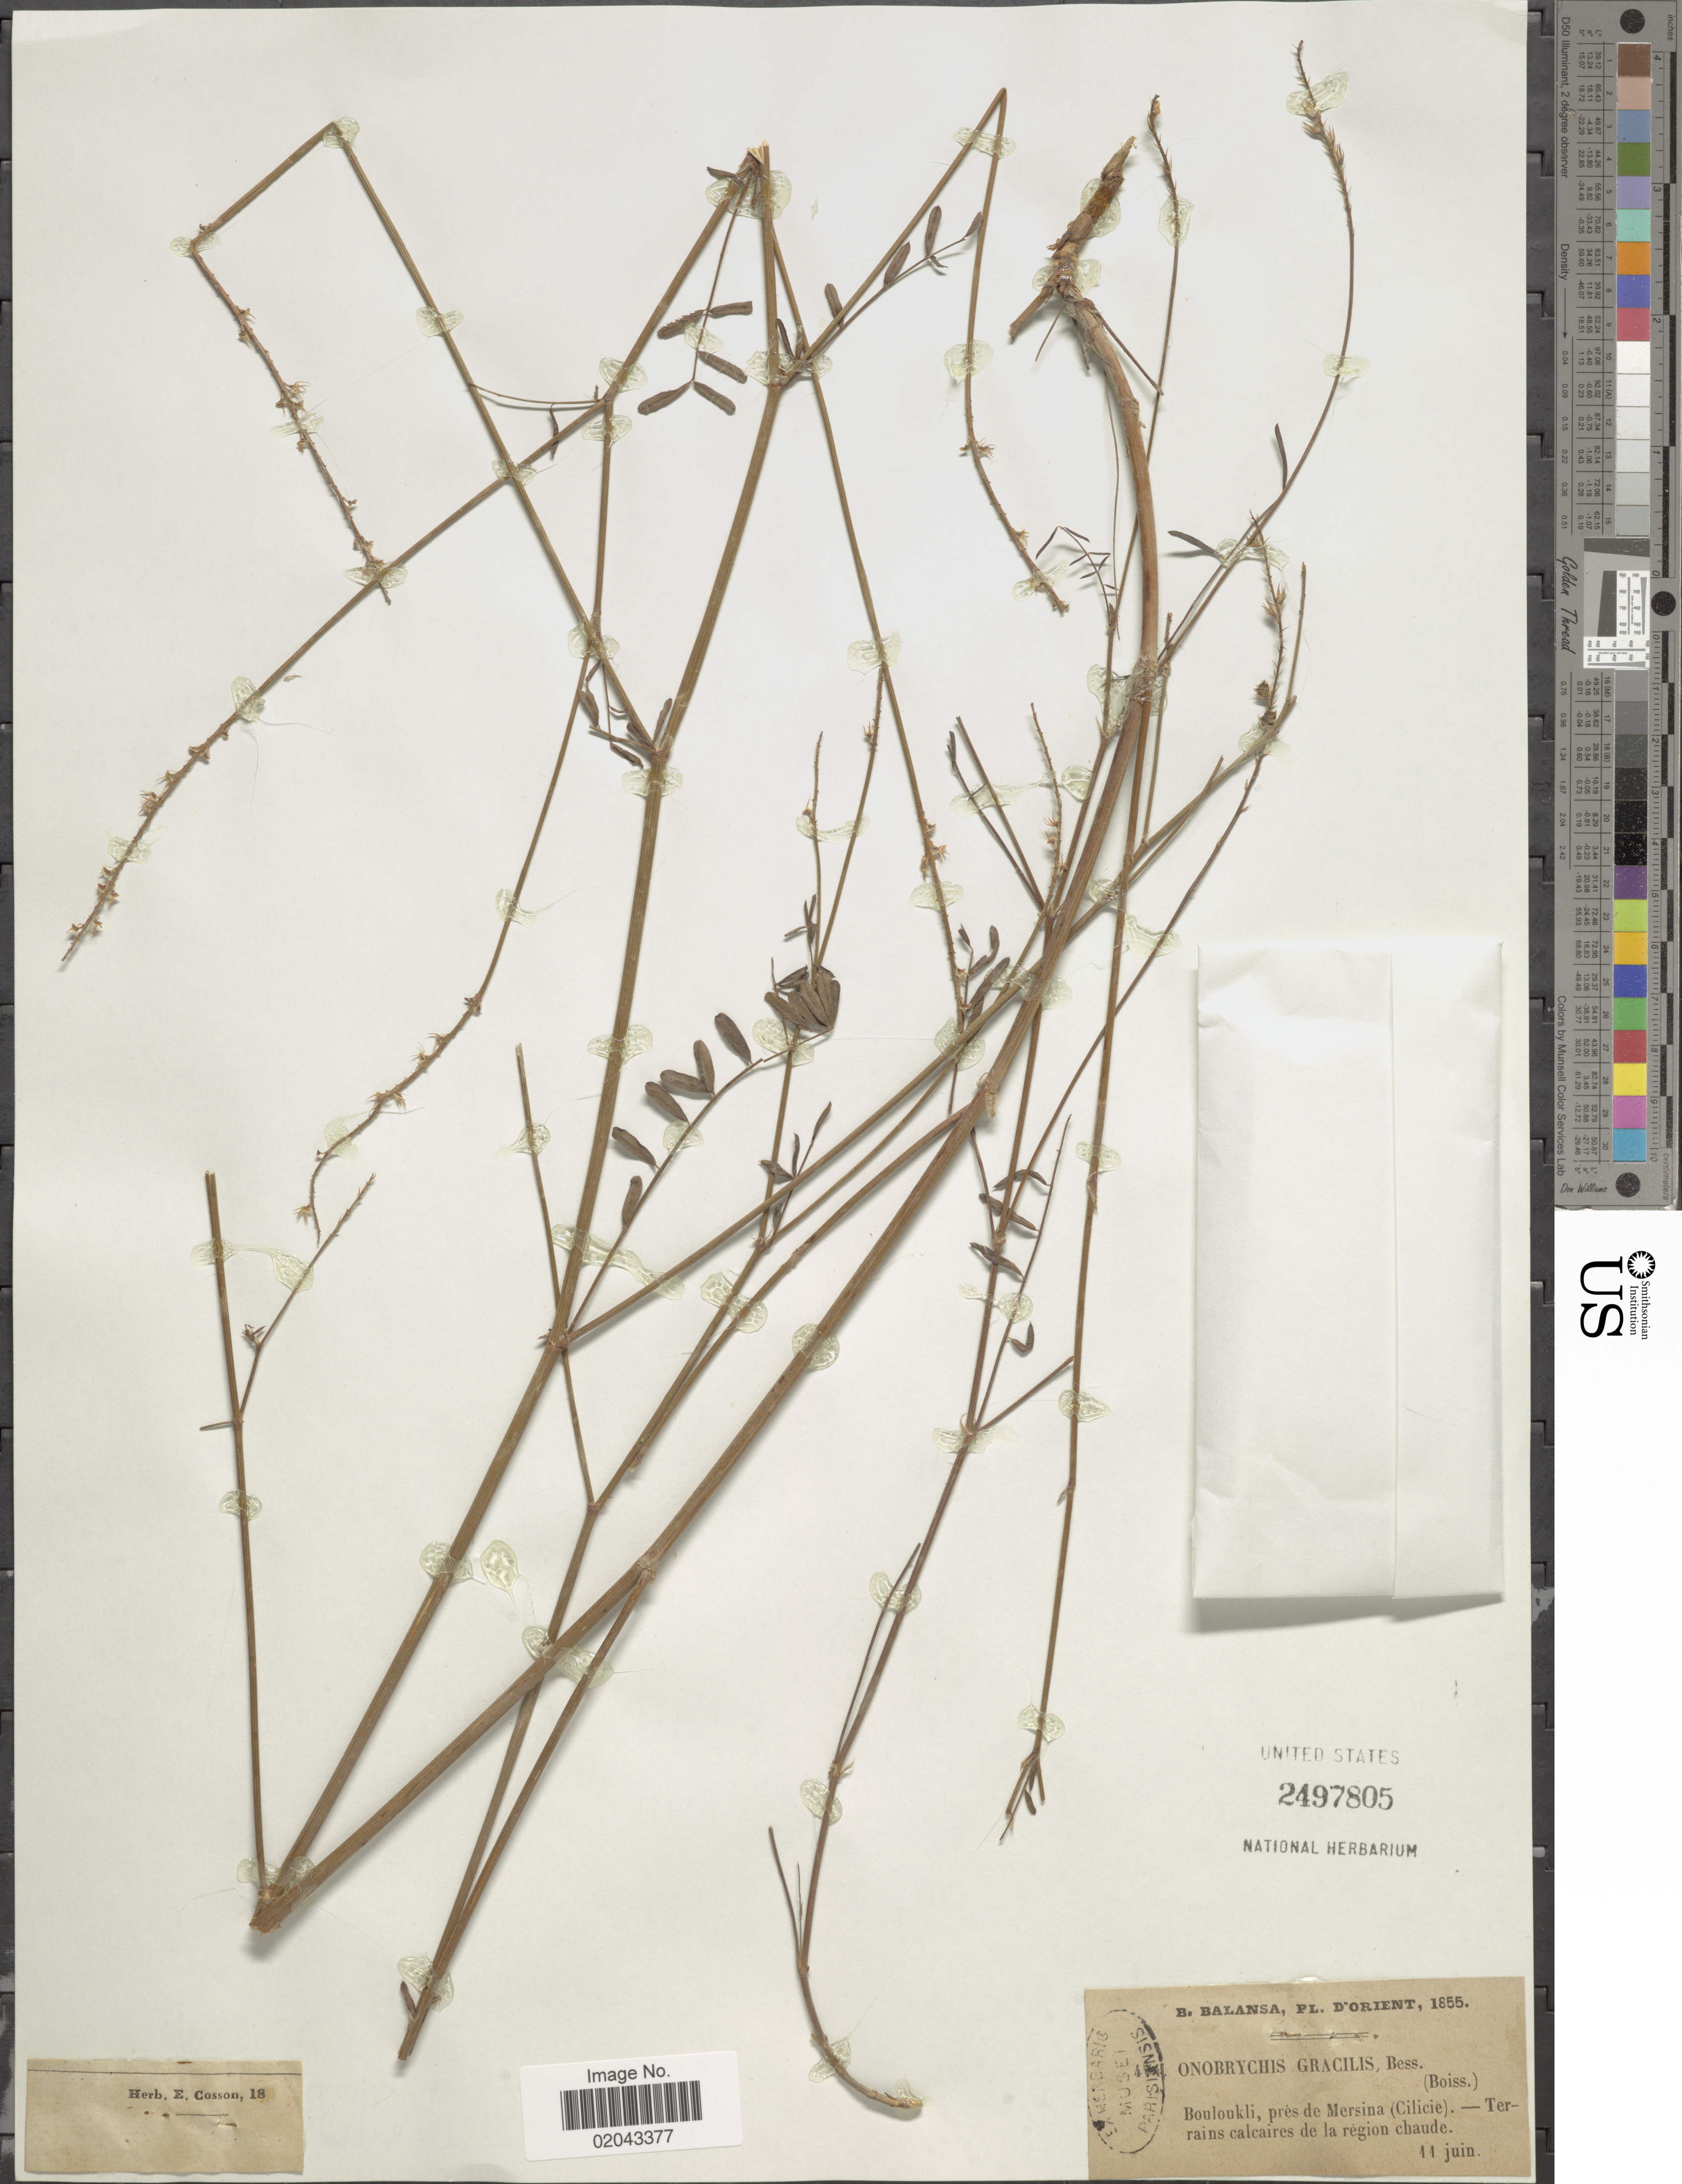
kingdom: Plantae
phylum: Tracheophyta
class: Magnoliopsida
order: Fabales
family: Fabaceae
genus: Onobrychis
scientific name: Onobrychis gracilis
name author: Besser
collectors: B. Balansa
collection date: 1855-06-11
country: Turkey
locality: Pl. D'Orient, Bouloukli, pres de Mersina (Cilicie) rains calcaires de la region chaude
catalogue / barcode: US 2497805